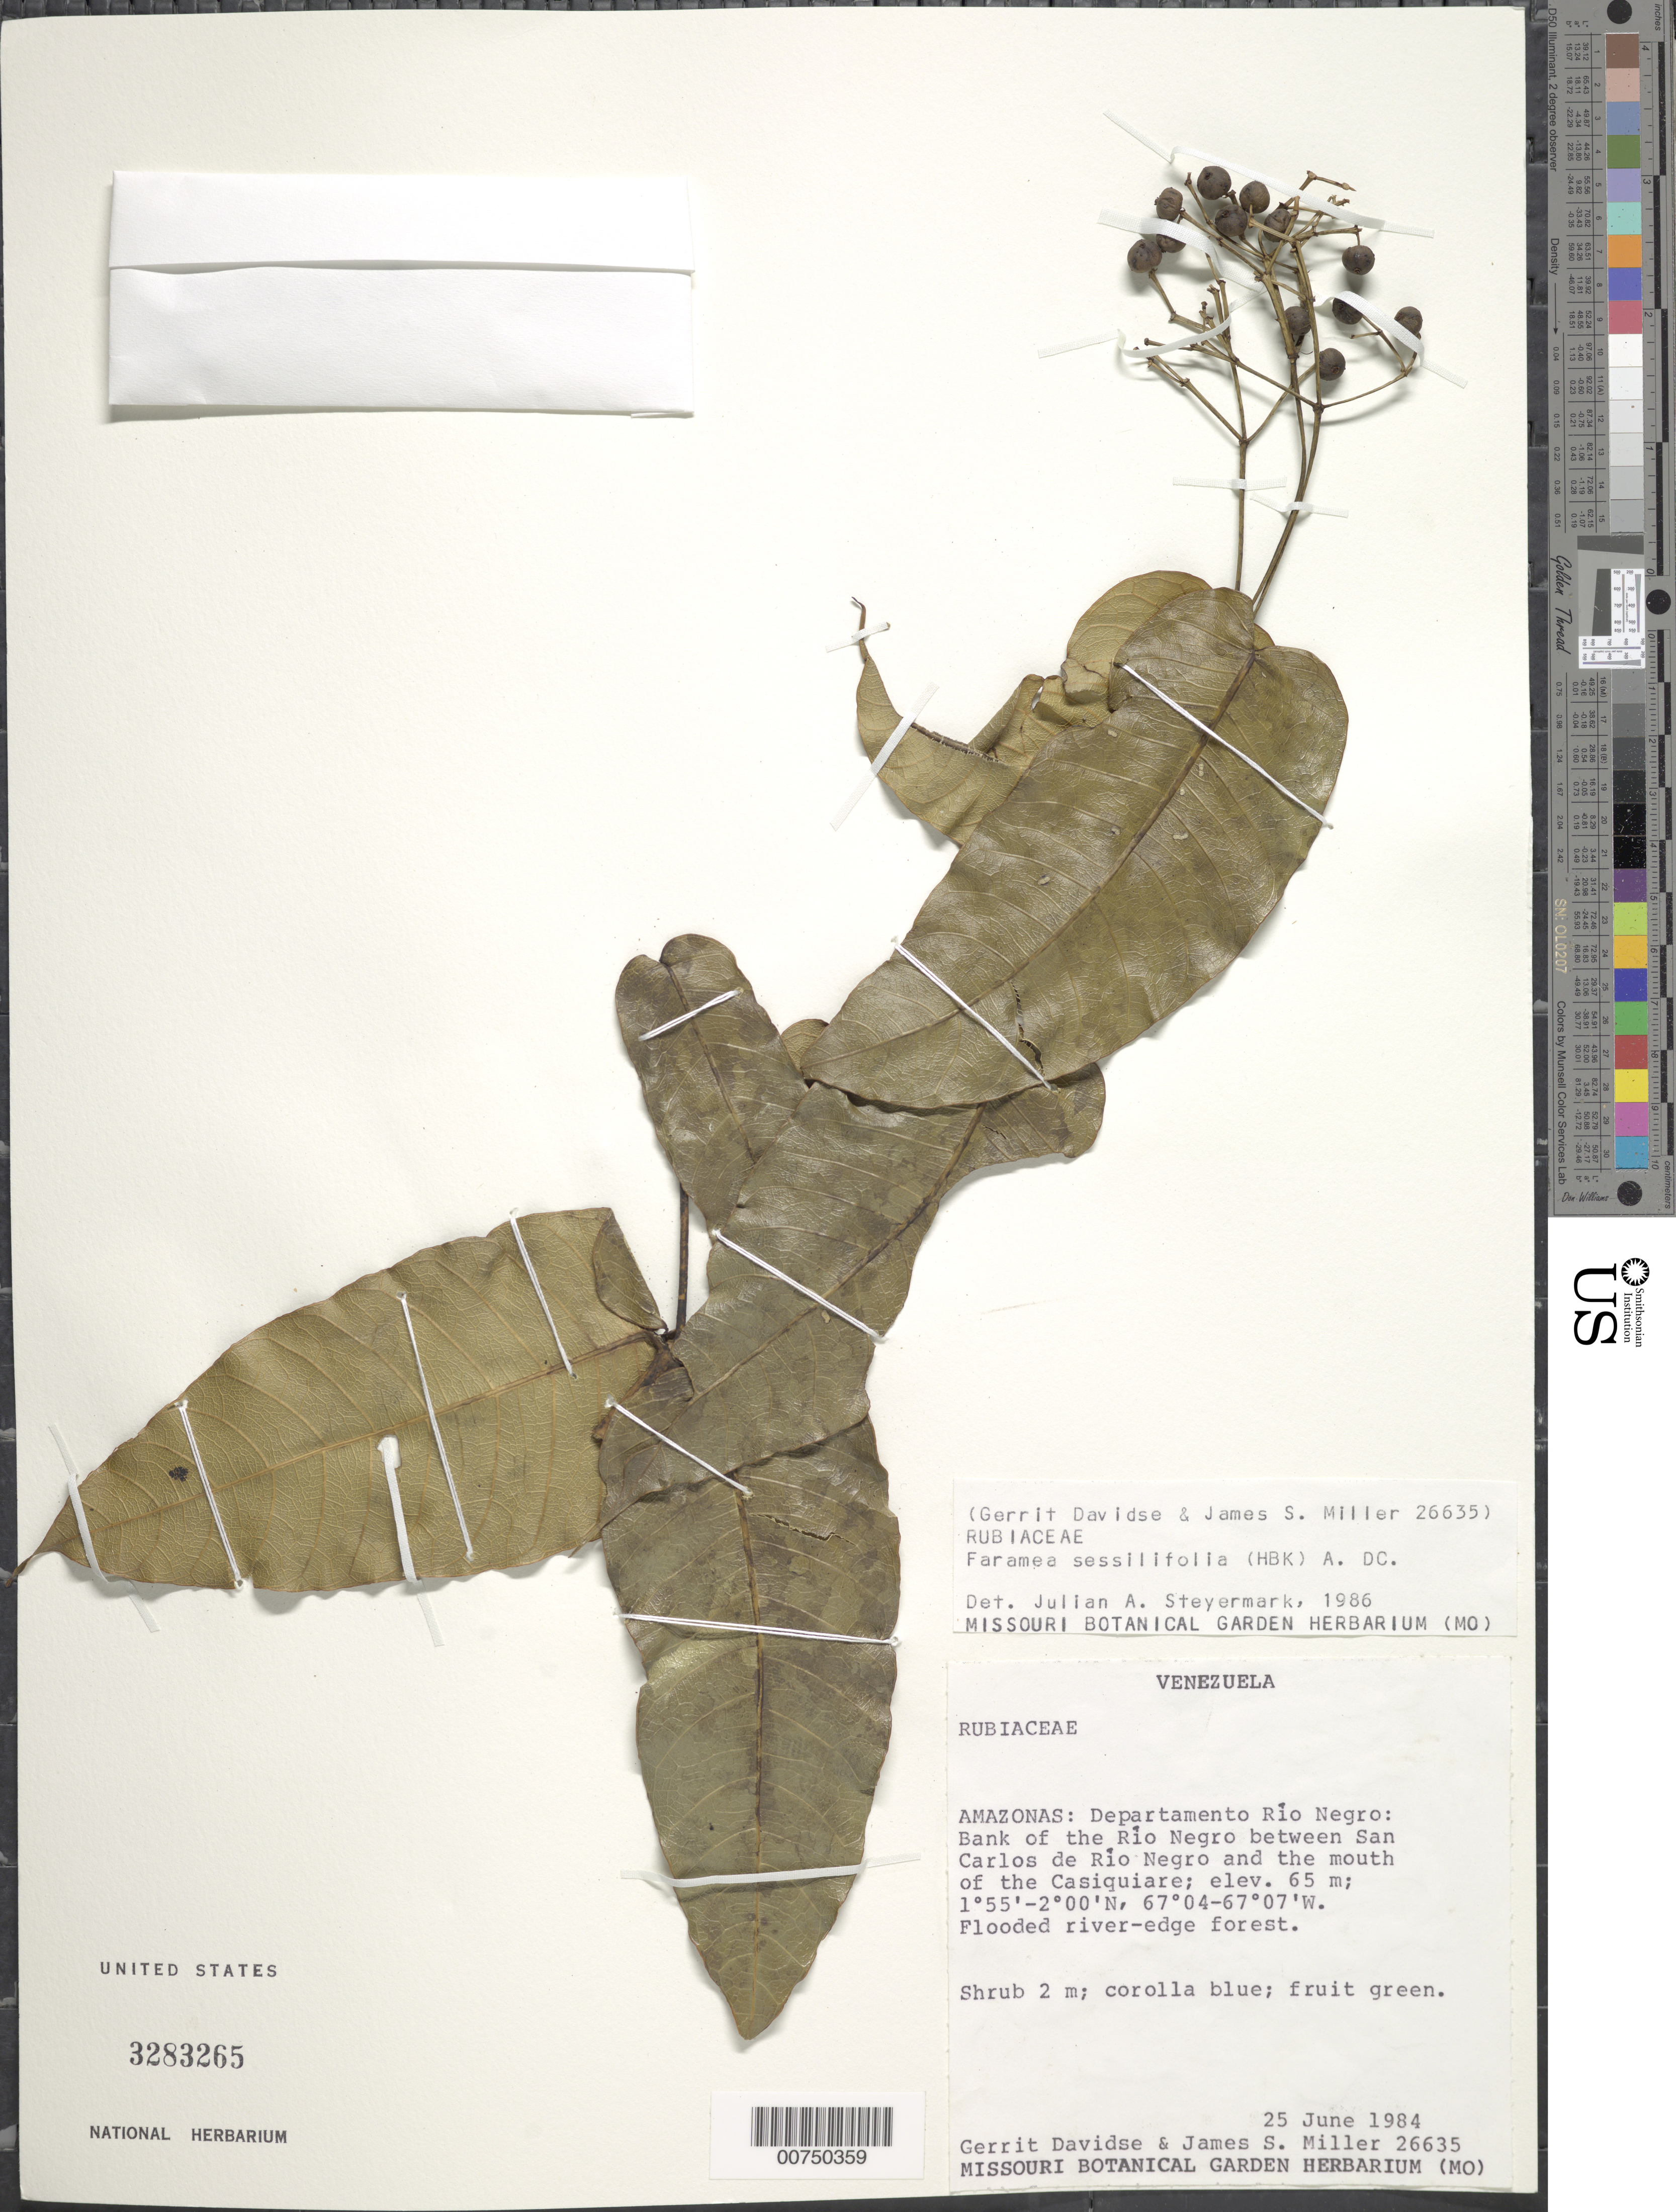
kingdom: Plantae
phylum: Tracheophyta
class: Magnoliopsida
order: Gentianales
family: Rubiaceae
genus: Faramea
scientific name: Faramea sessilifolia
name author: (Kunth) DC.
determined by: Steyermark, Julian A., (VEN)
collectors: G. Davidse & J. S. Miller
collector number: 26635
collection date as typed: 25-Jun-84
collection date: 1984-06-25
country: Venezuela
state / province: Amazonas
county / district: Río Negro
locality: Río Negro betw. San Carlos de Río Negro & mouth of Casiquiare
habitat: Flooded river edge forest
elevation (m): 65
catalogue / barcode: US 3283265